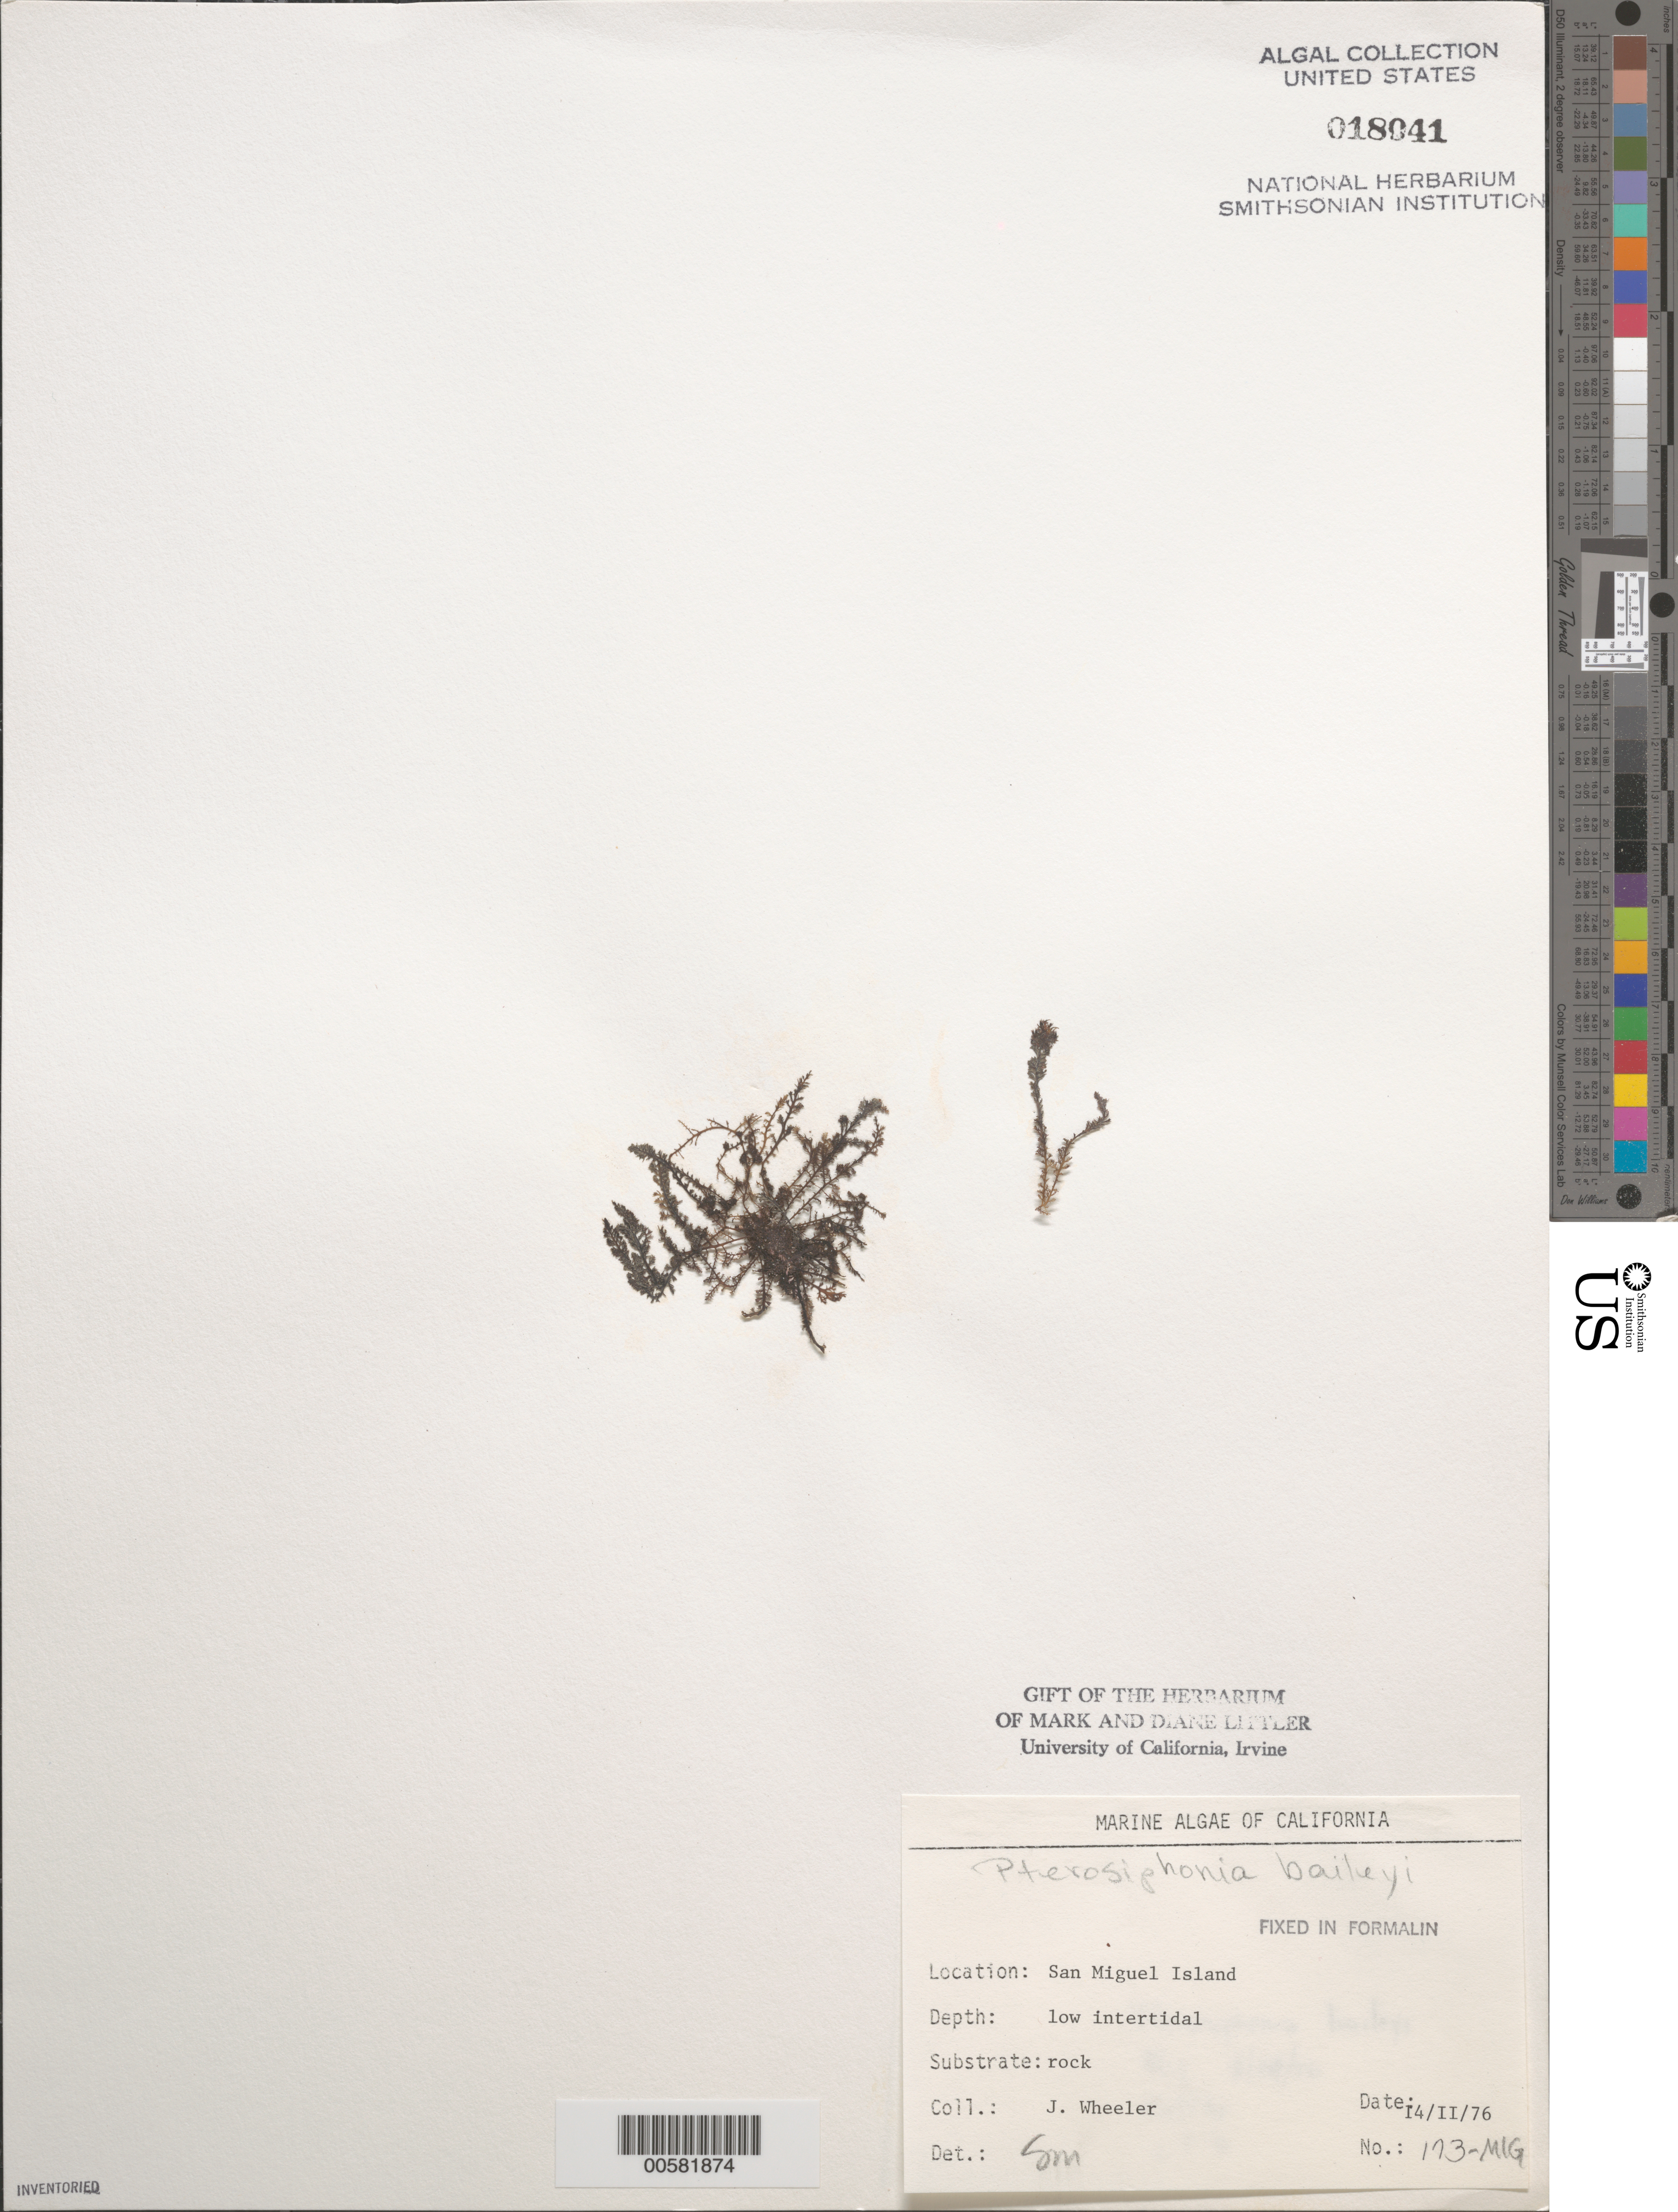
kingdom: Plantae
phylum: Rhodophyta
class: Florideophyceae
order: Ceramiales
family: Rhodomelaceae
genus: Symphyocladiella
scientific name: Symphyocladiella baileyi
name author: (Harvey) D.E.Bustamante et al.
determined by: Algae name updating Project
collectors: J. L. Wheeler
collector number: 173-mig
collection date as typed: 14 Feb 1976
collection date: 1976-02-14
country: United States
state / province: California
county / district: Santa Barbara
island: San Miguel Island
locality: Cuyler Harbor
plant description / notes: BLM-SOCALBIGHT Rocky Intertidal Survey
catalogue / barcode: US 18041